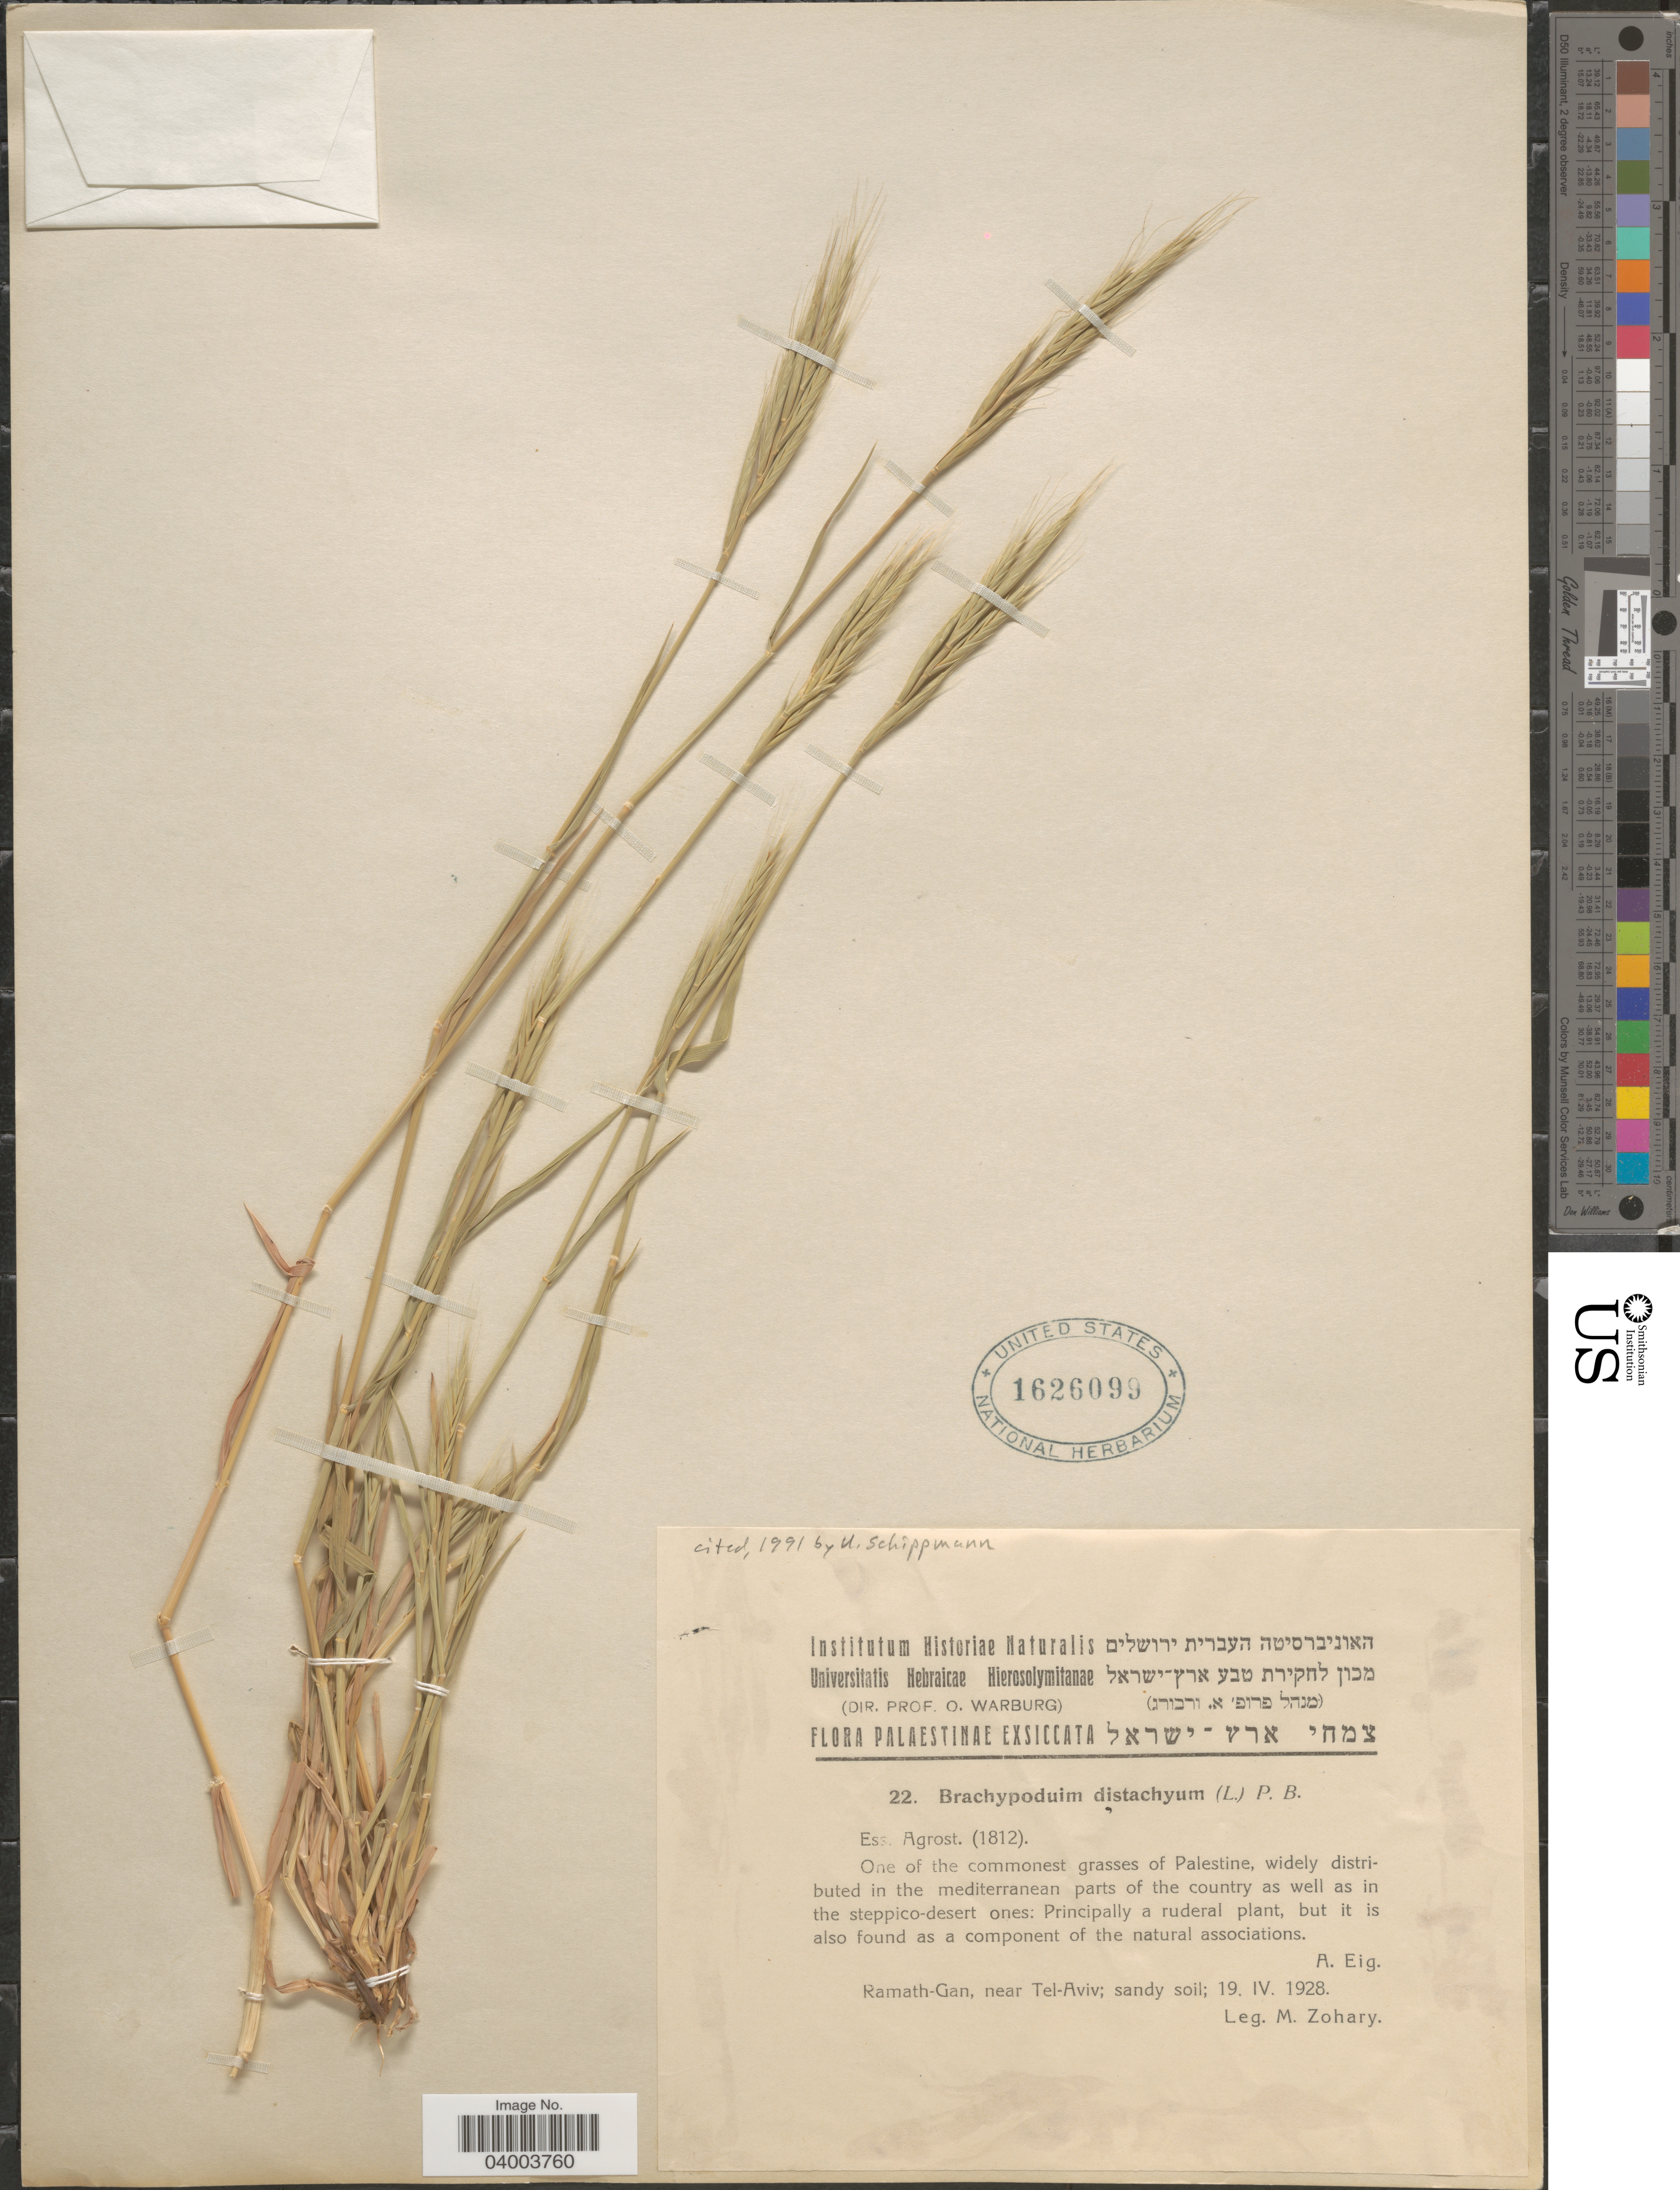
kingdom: Plantae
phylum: Tracheophyta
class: Liliopsida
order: Poales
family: Poaceae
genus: Brachypodium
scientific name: Brachypodium distachyon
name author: (L.) P. Beauv.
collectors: M. Zohary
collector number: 22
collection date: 1928-04-19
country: Israel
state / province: Tel Aviv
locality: Ramath-Gan, near Tel-Aviv.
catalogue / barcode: US 1626099